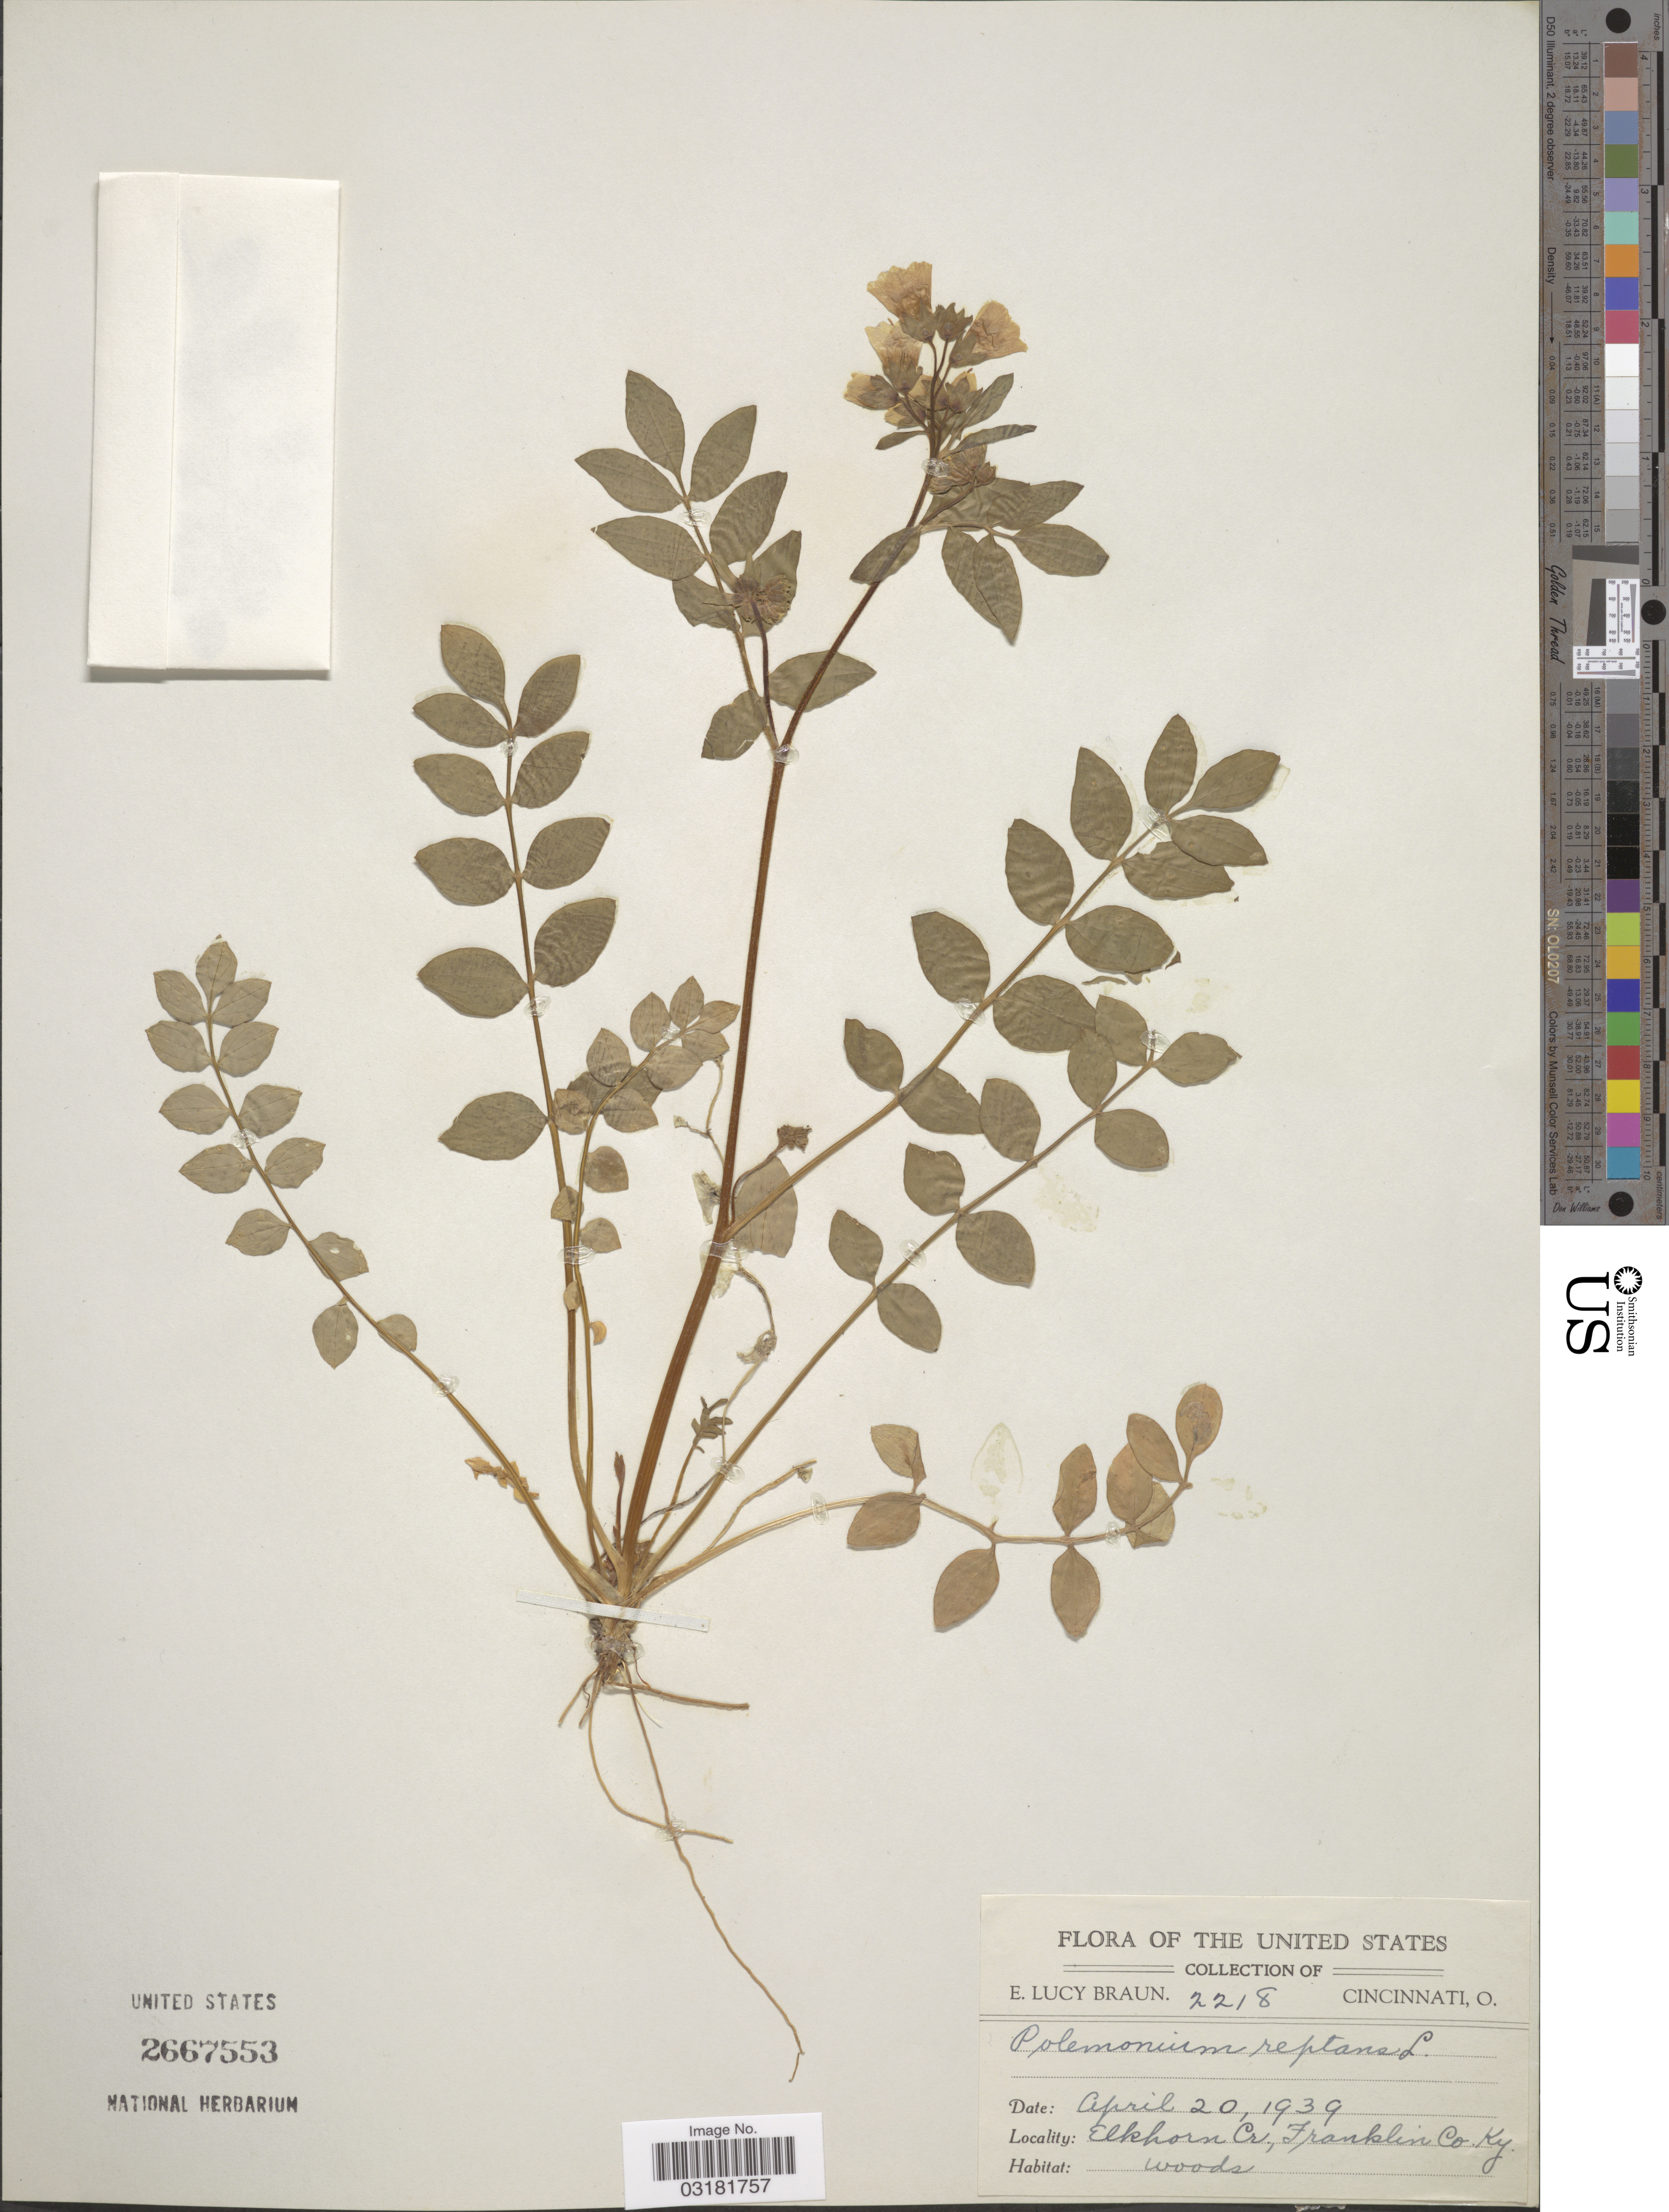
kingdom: Plantae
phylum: Tracheophyta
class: Magnoliopsida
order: Ericales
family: Polemoniaceae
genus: Polemonium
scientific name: Polemonium reptans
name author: L.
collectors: E. L. Braun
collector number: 2218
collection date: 1939-04-20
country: United States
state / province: Kentucky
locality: Elkhorn Cr., Franklin Co. Ky.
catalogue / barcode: US 2667553